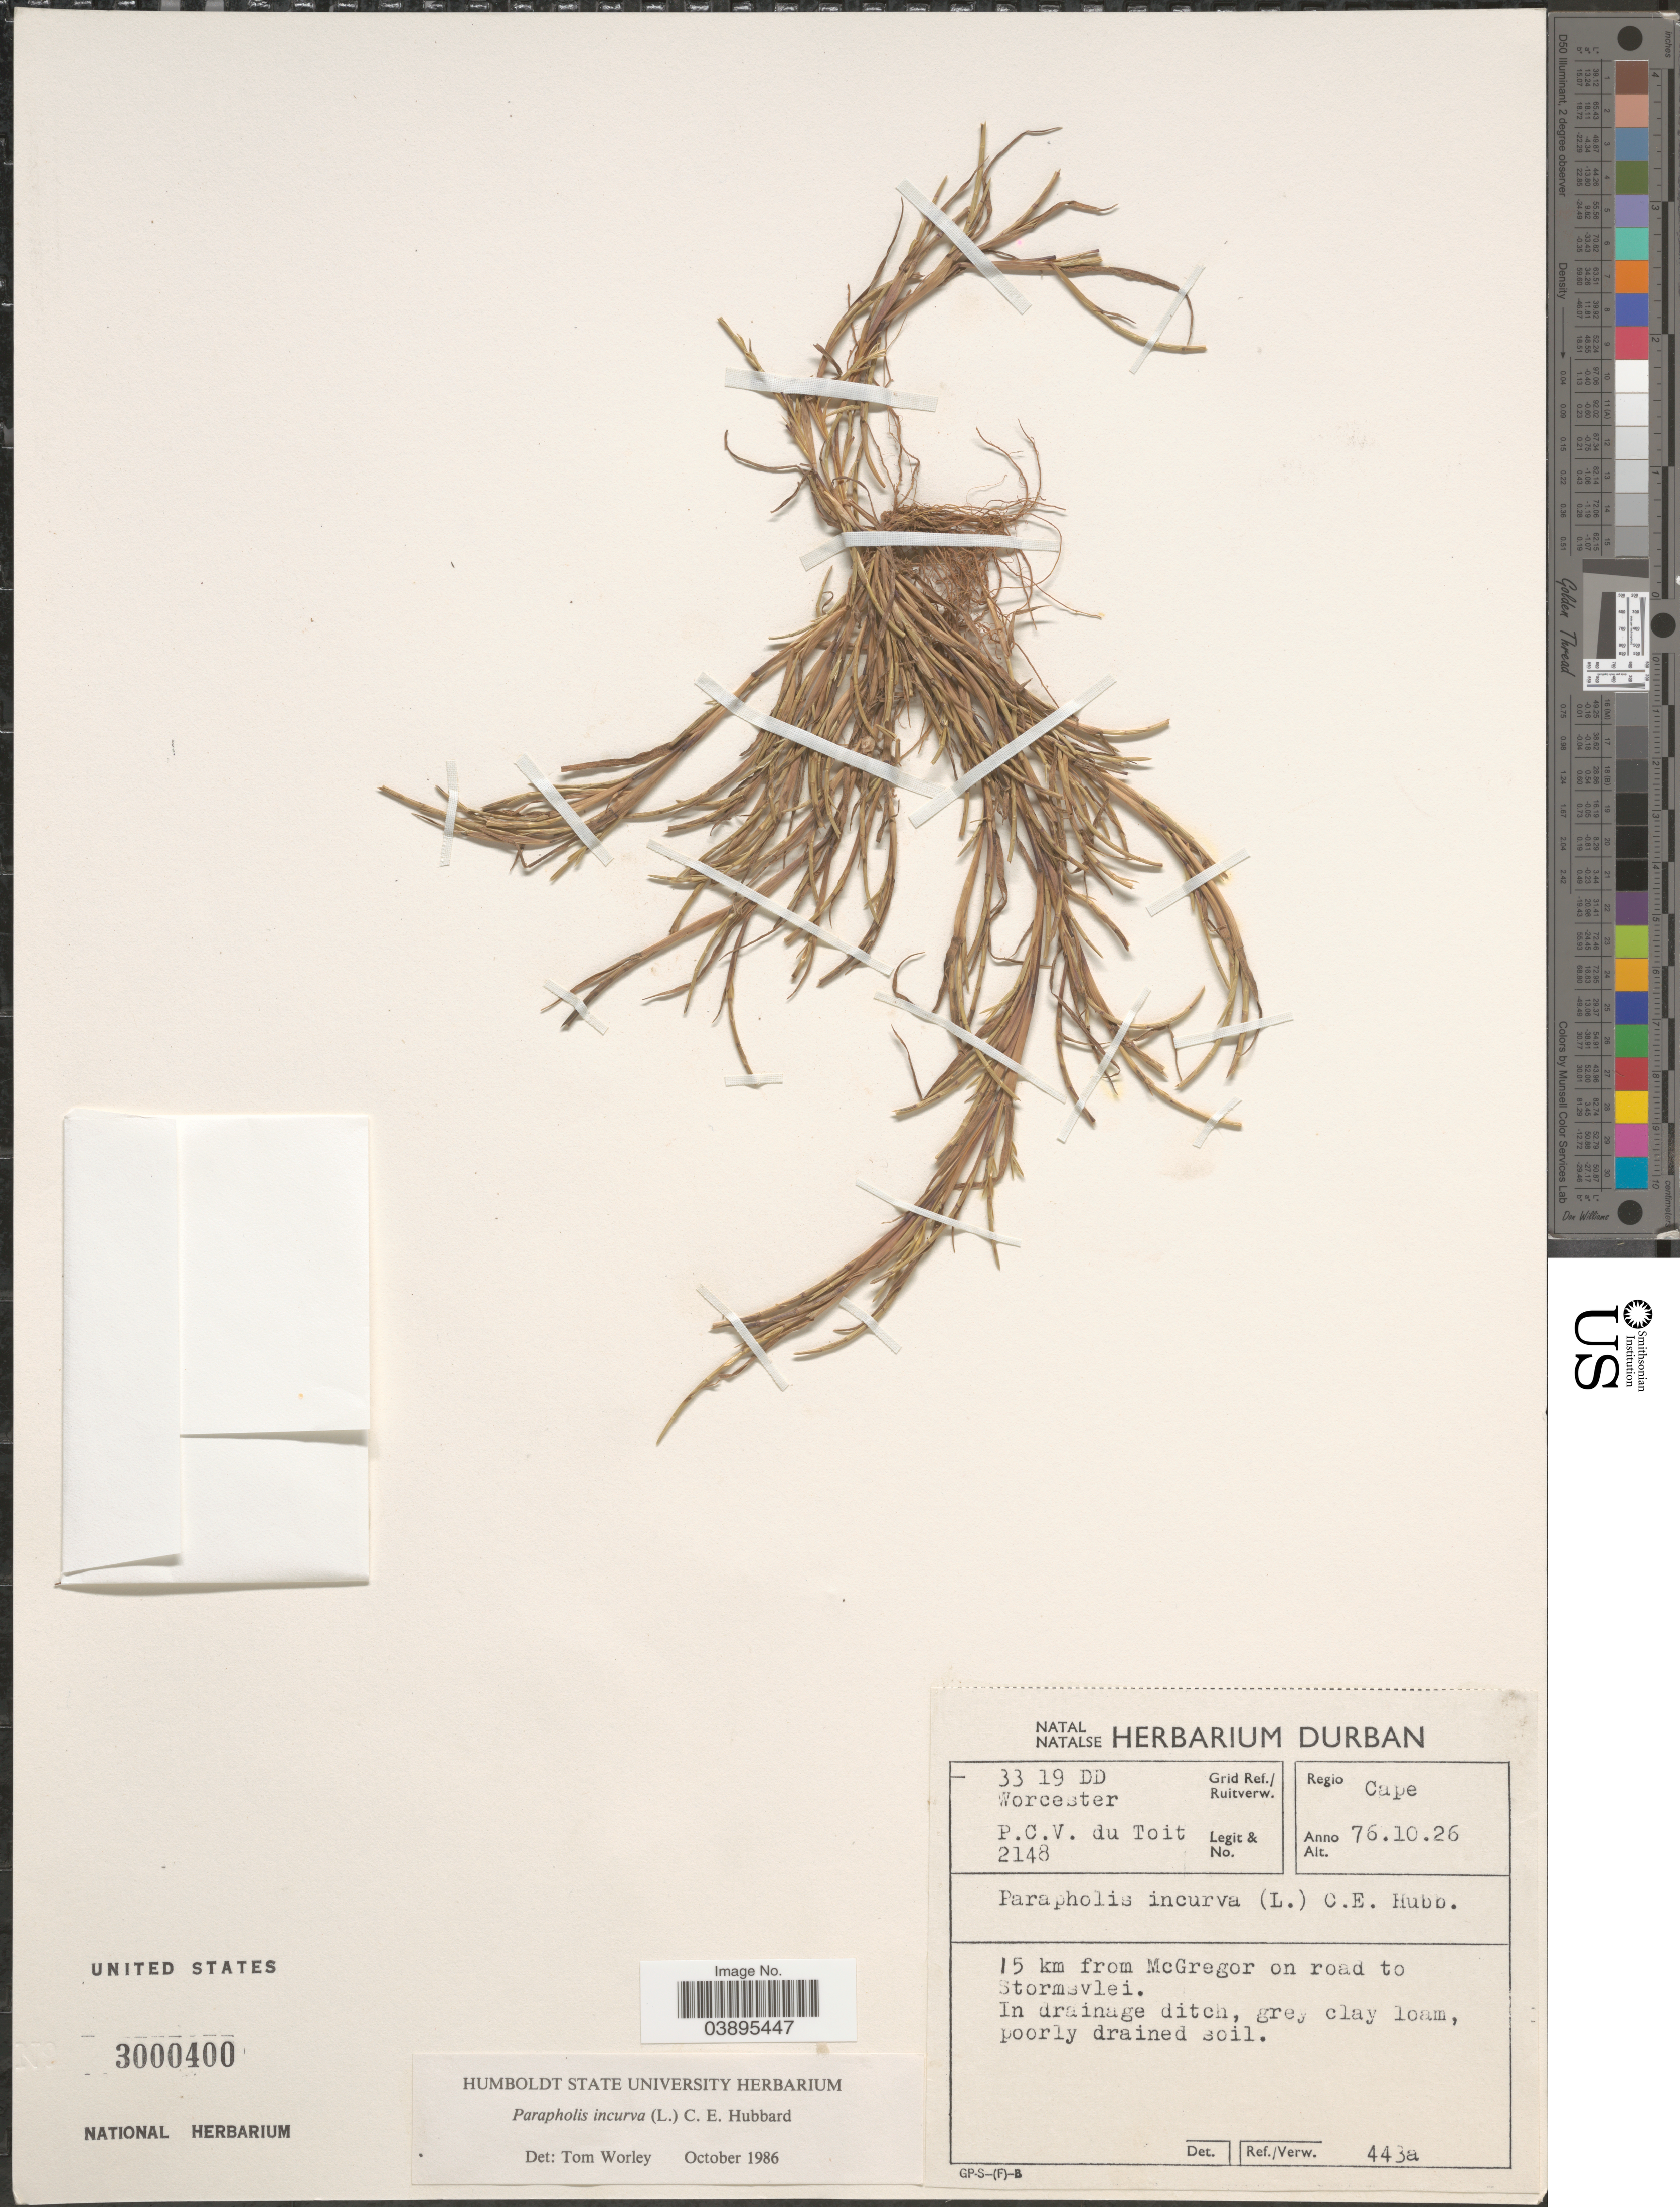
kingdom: Plantae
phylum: Tracheophyta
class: Liliopsida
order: Poales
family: Poaceae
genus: Parapholis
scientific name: Parapholis incurva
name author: (L.) C.E. Hubb.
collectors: P. Du Toit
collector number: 2148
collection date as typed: Transcribed d/m/y: 26/10/76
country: South Africa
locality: Grid Ref./ Ruitverw. 33 19 DD Worcester. Regio Cape. 15 km from McGregor on road to Stormsvlei.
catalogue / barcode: US 3000400